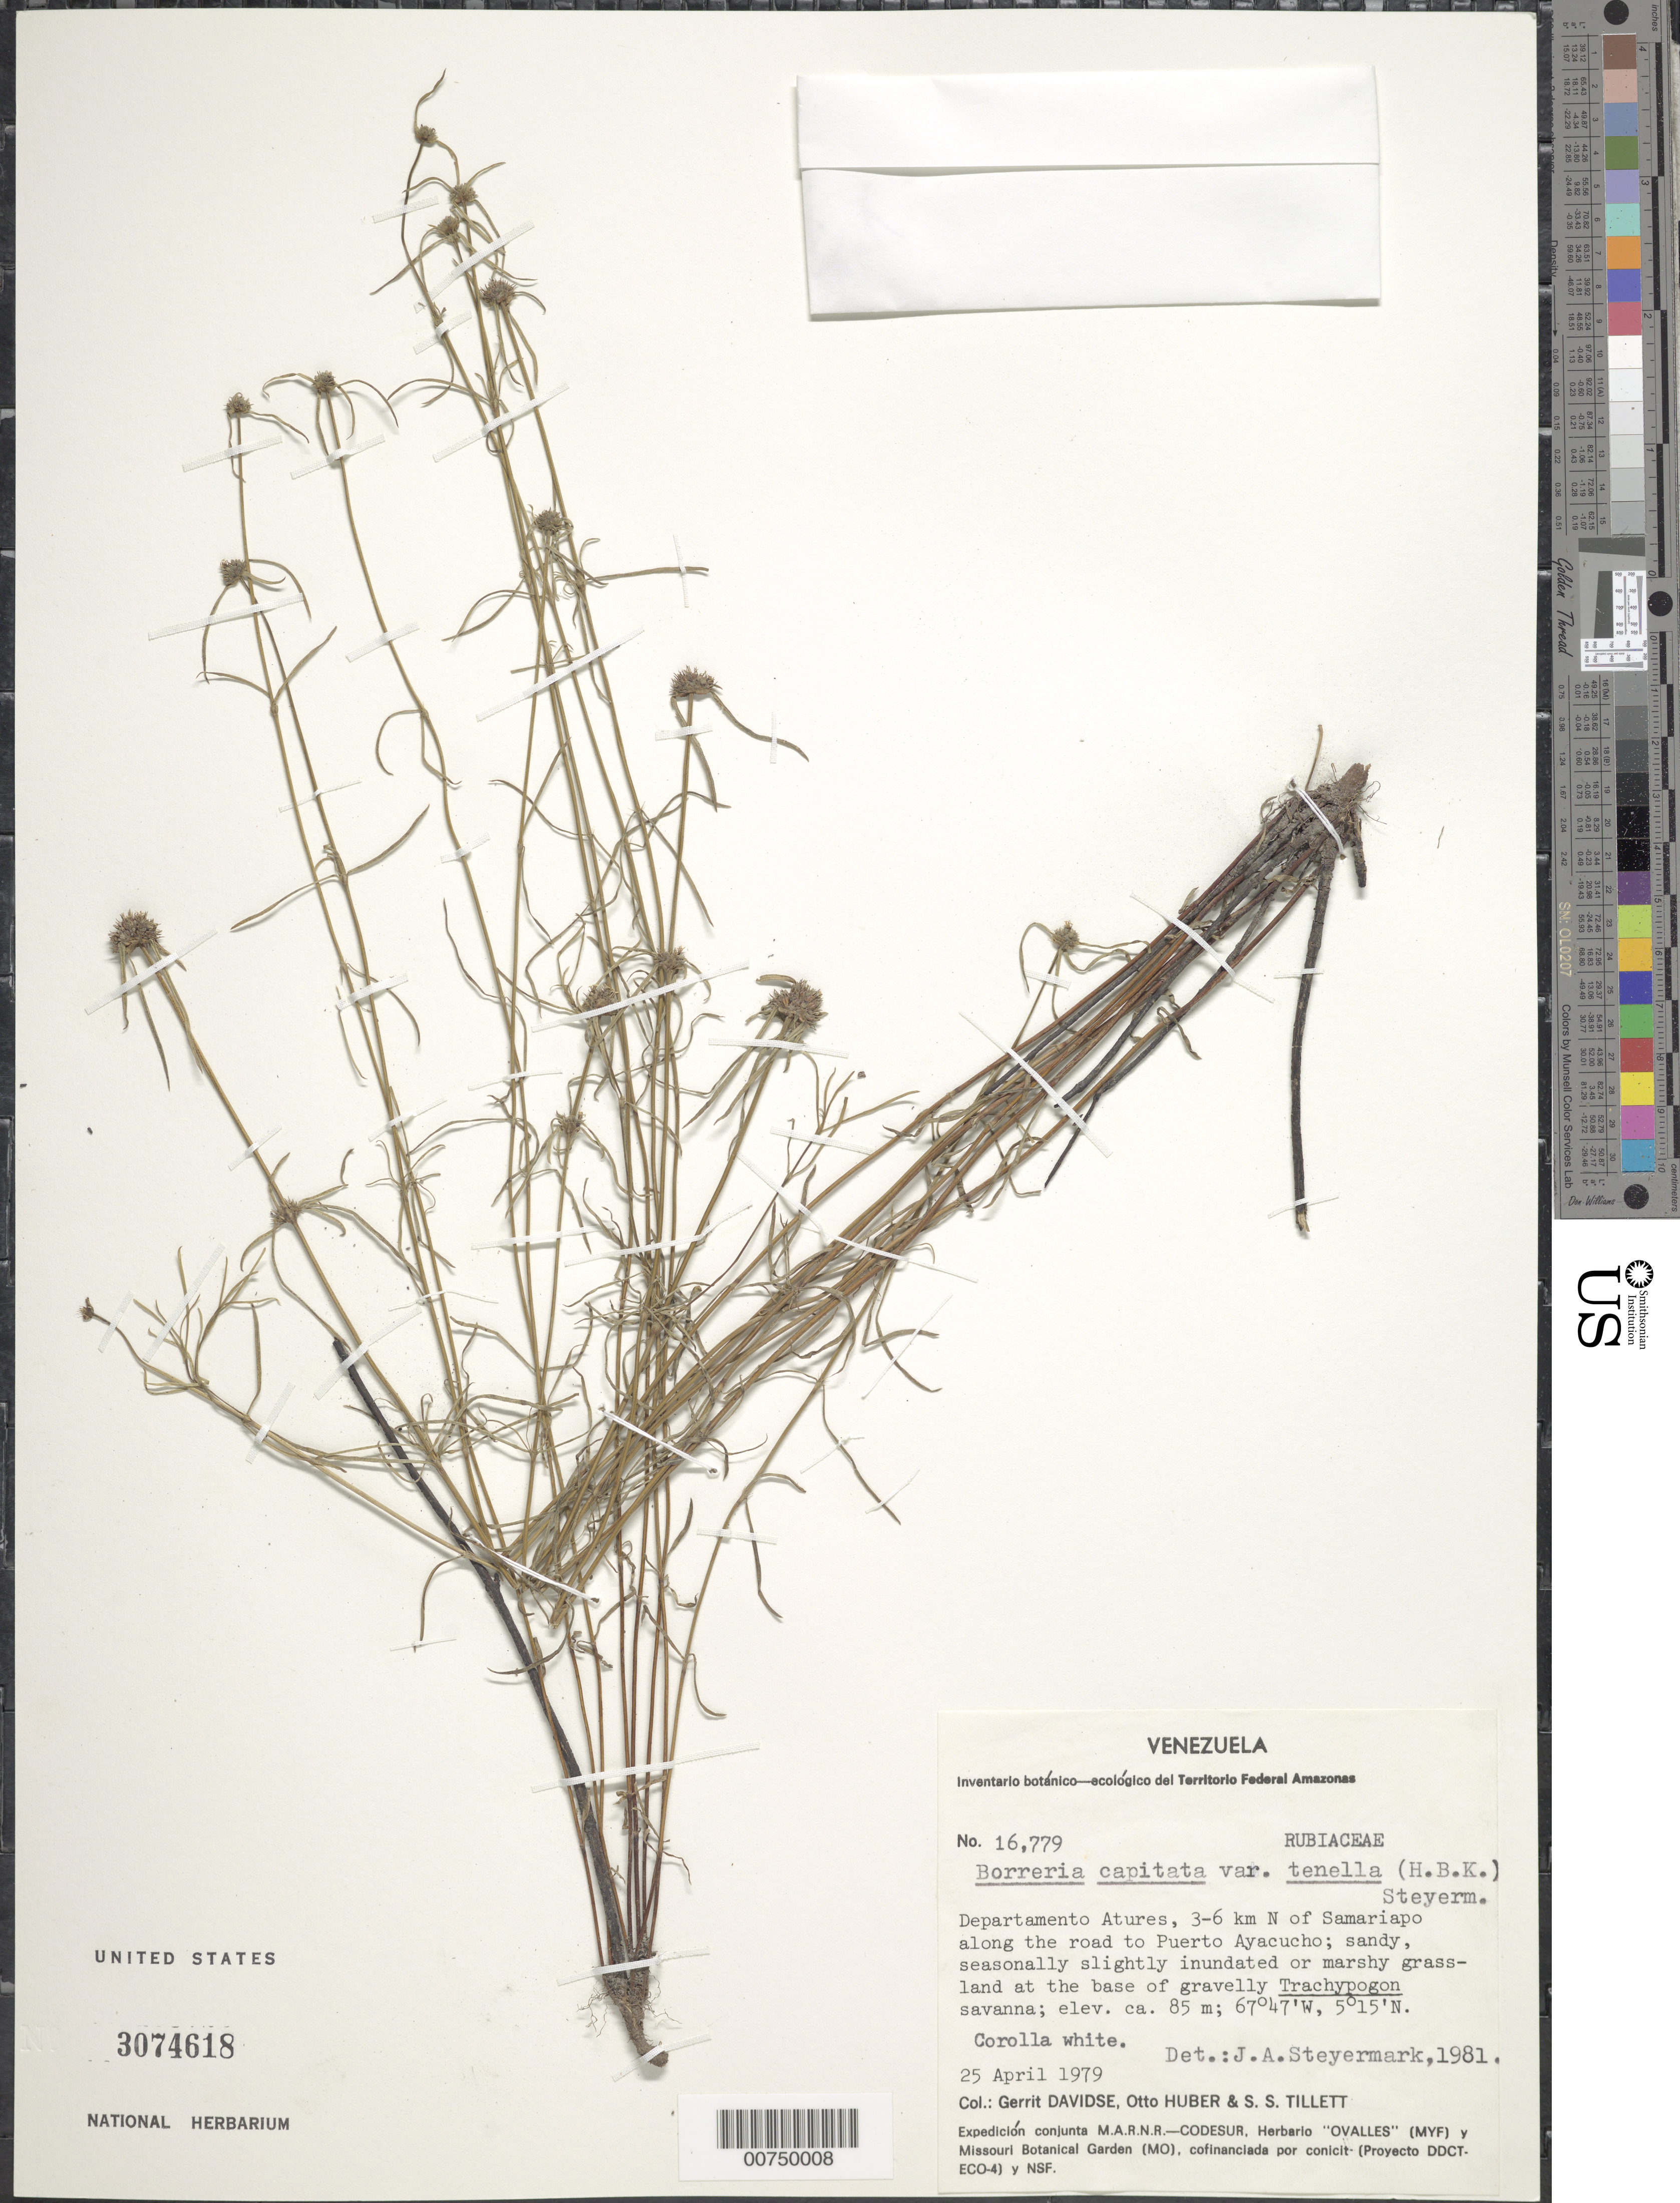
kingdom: Plantae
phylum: Tracheophyta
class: Magnoliopsida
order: Gentianales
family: Rubiaceae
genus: Borreria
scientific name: Borreria capitata var. tenella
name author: (Kunth) Steyerm.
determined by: Steyermark, Julian A., (VEN)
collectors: G. Davidse, O. Huber & S. S. Tillett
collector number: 16779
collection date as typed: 25-Apr-79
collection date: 1979-04-25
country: Venezuela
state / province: Amazonas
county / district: Atures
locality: Samariapo, 3-6 km N of toward Puerto Ayacucho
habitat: Sandy, seasonally slightly inundated or marshy grassland at base of gravelly Trachypogon savanna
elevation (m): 85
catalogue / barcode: US 3074618